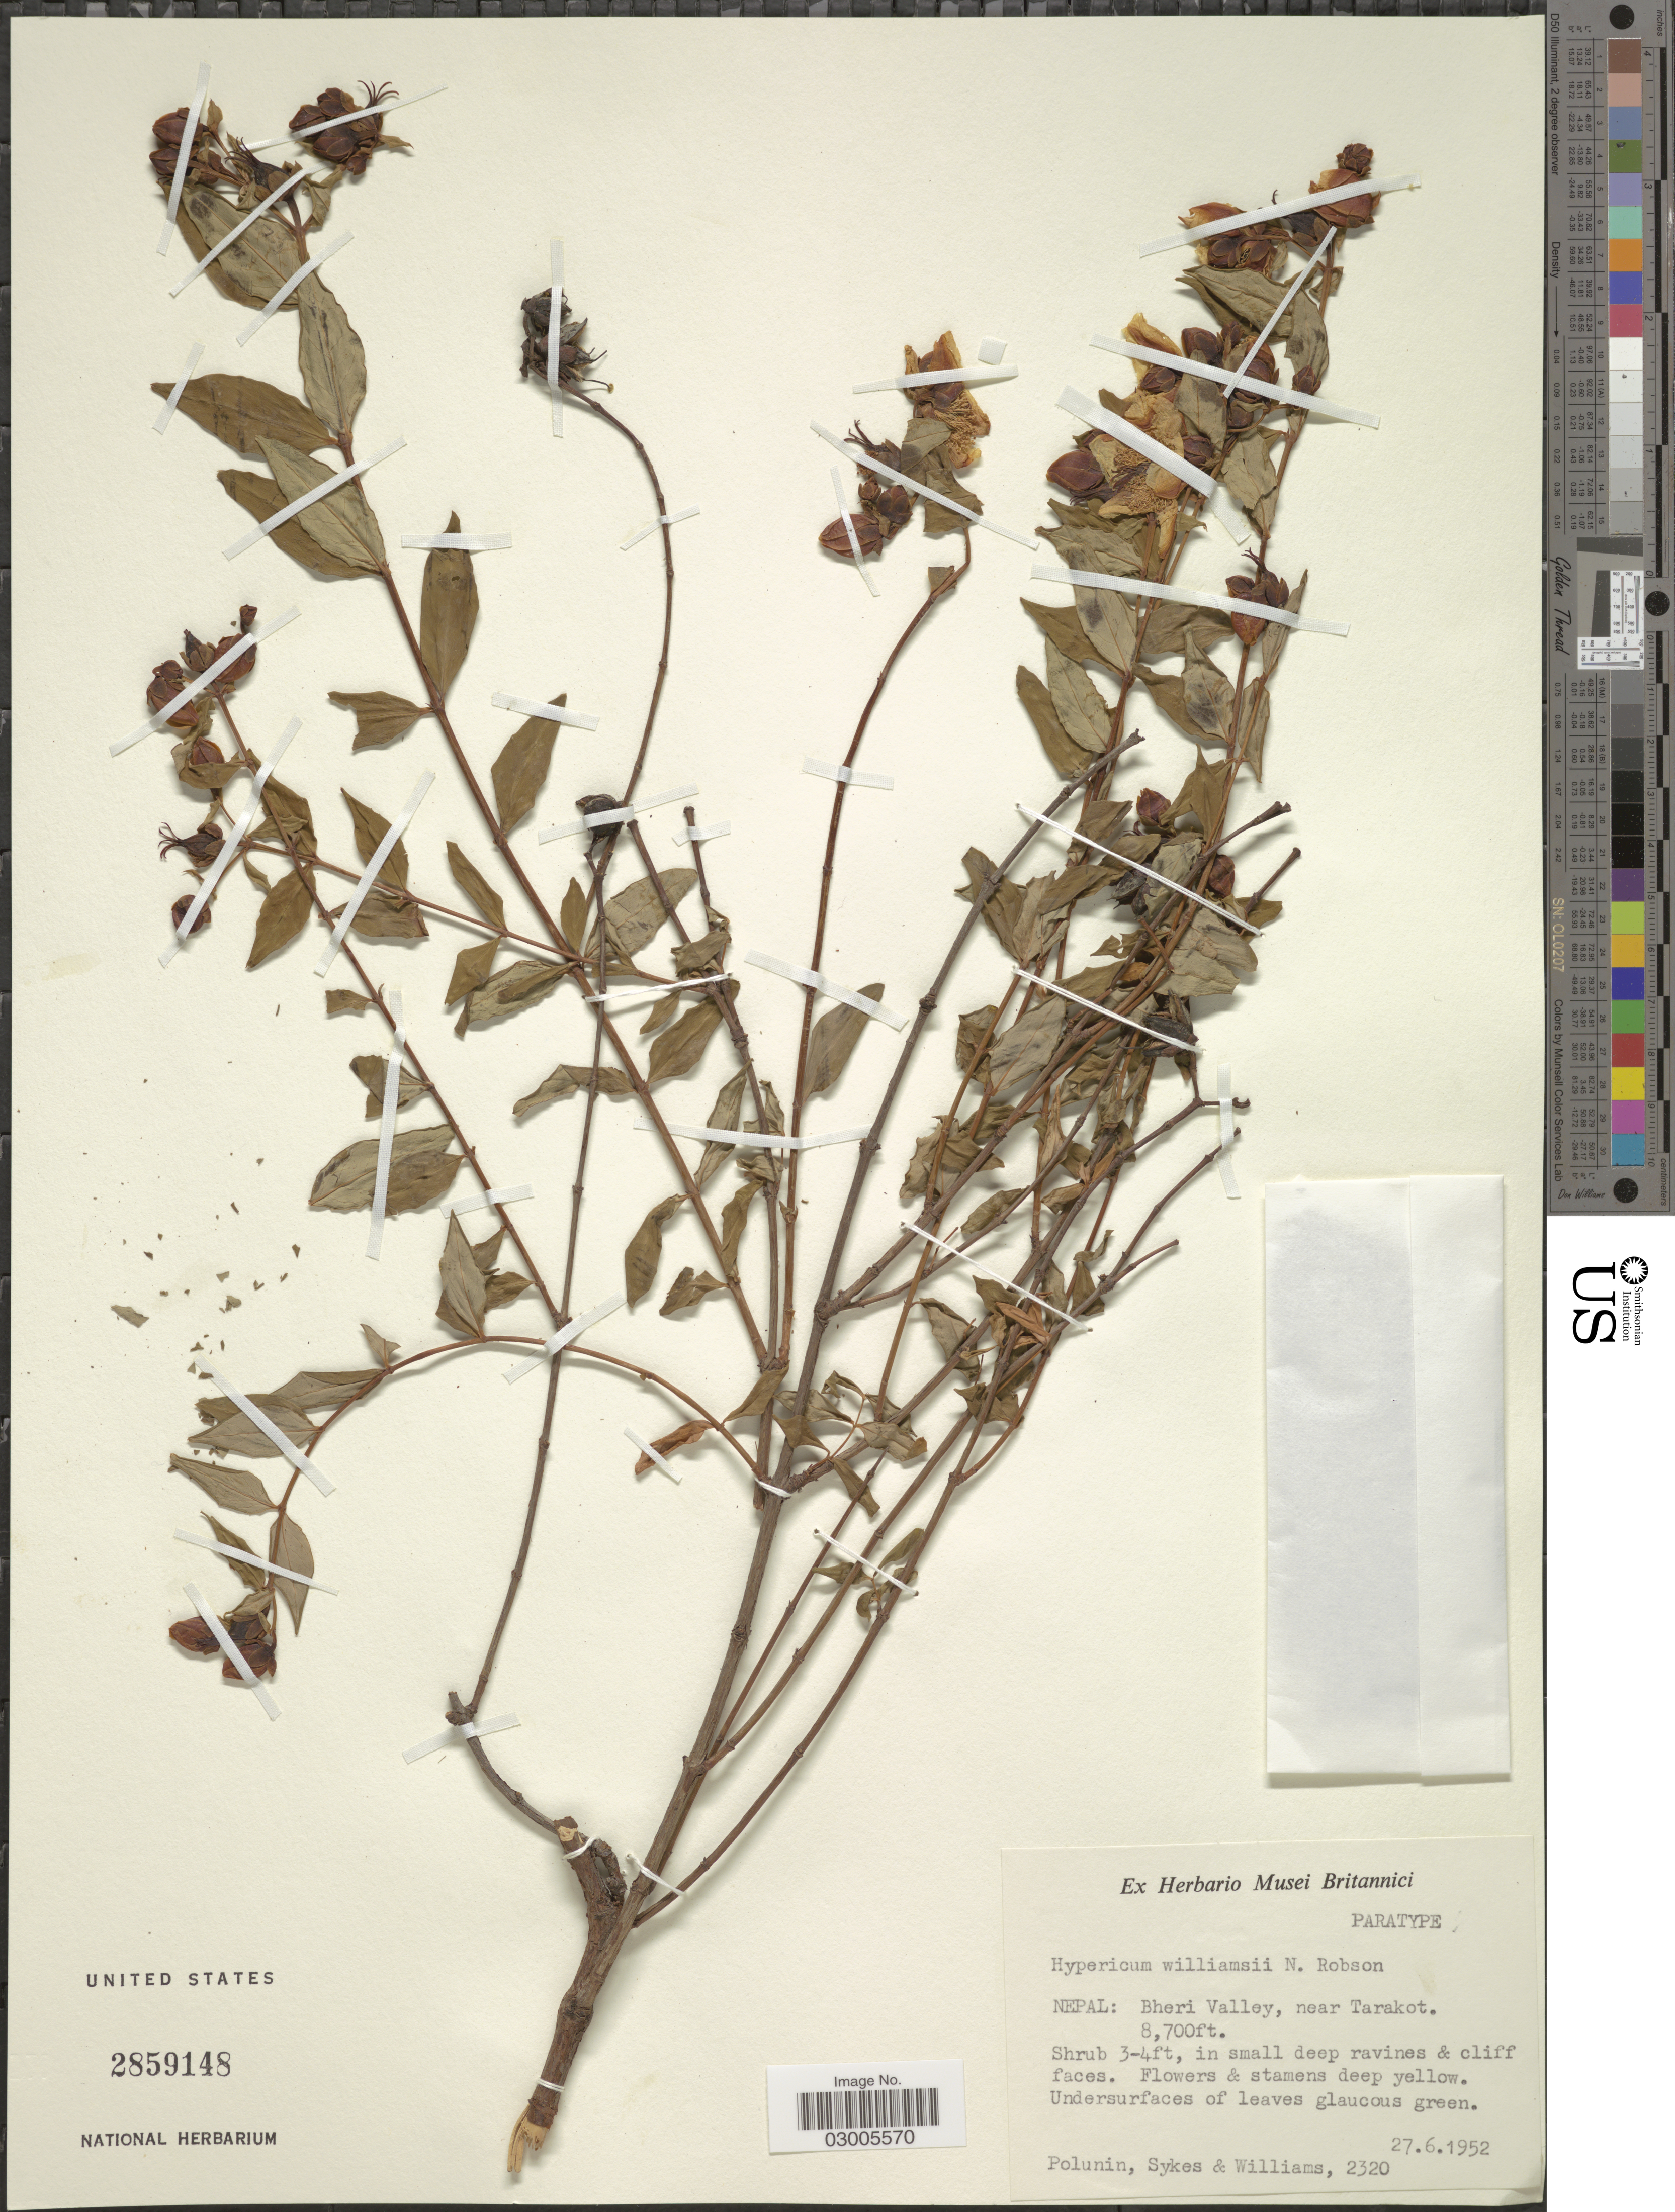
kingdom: Plantae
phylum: Tracheophyta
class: Magnoliopsida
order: Malpighiales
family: Hypericaceae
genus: Hypericum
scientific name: Hypericum williamsii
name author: N. Robson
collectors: Polunin, Sykes, -- & -- Williams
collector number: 2320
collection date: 1952-06-27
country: Nepal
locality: Bheri Valley, near Tarakot.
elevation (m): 2652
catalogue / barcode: US 2859148